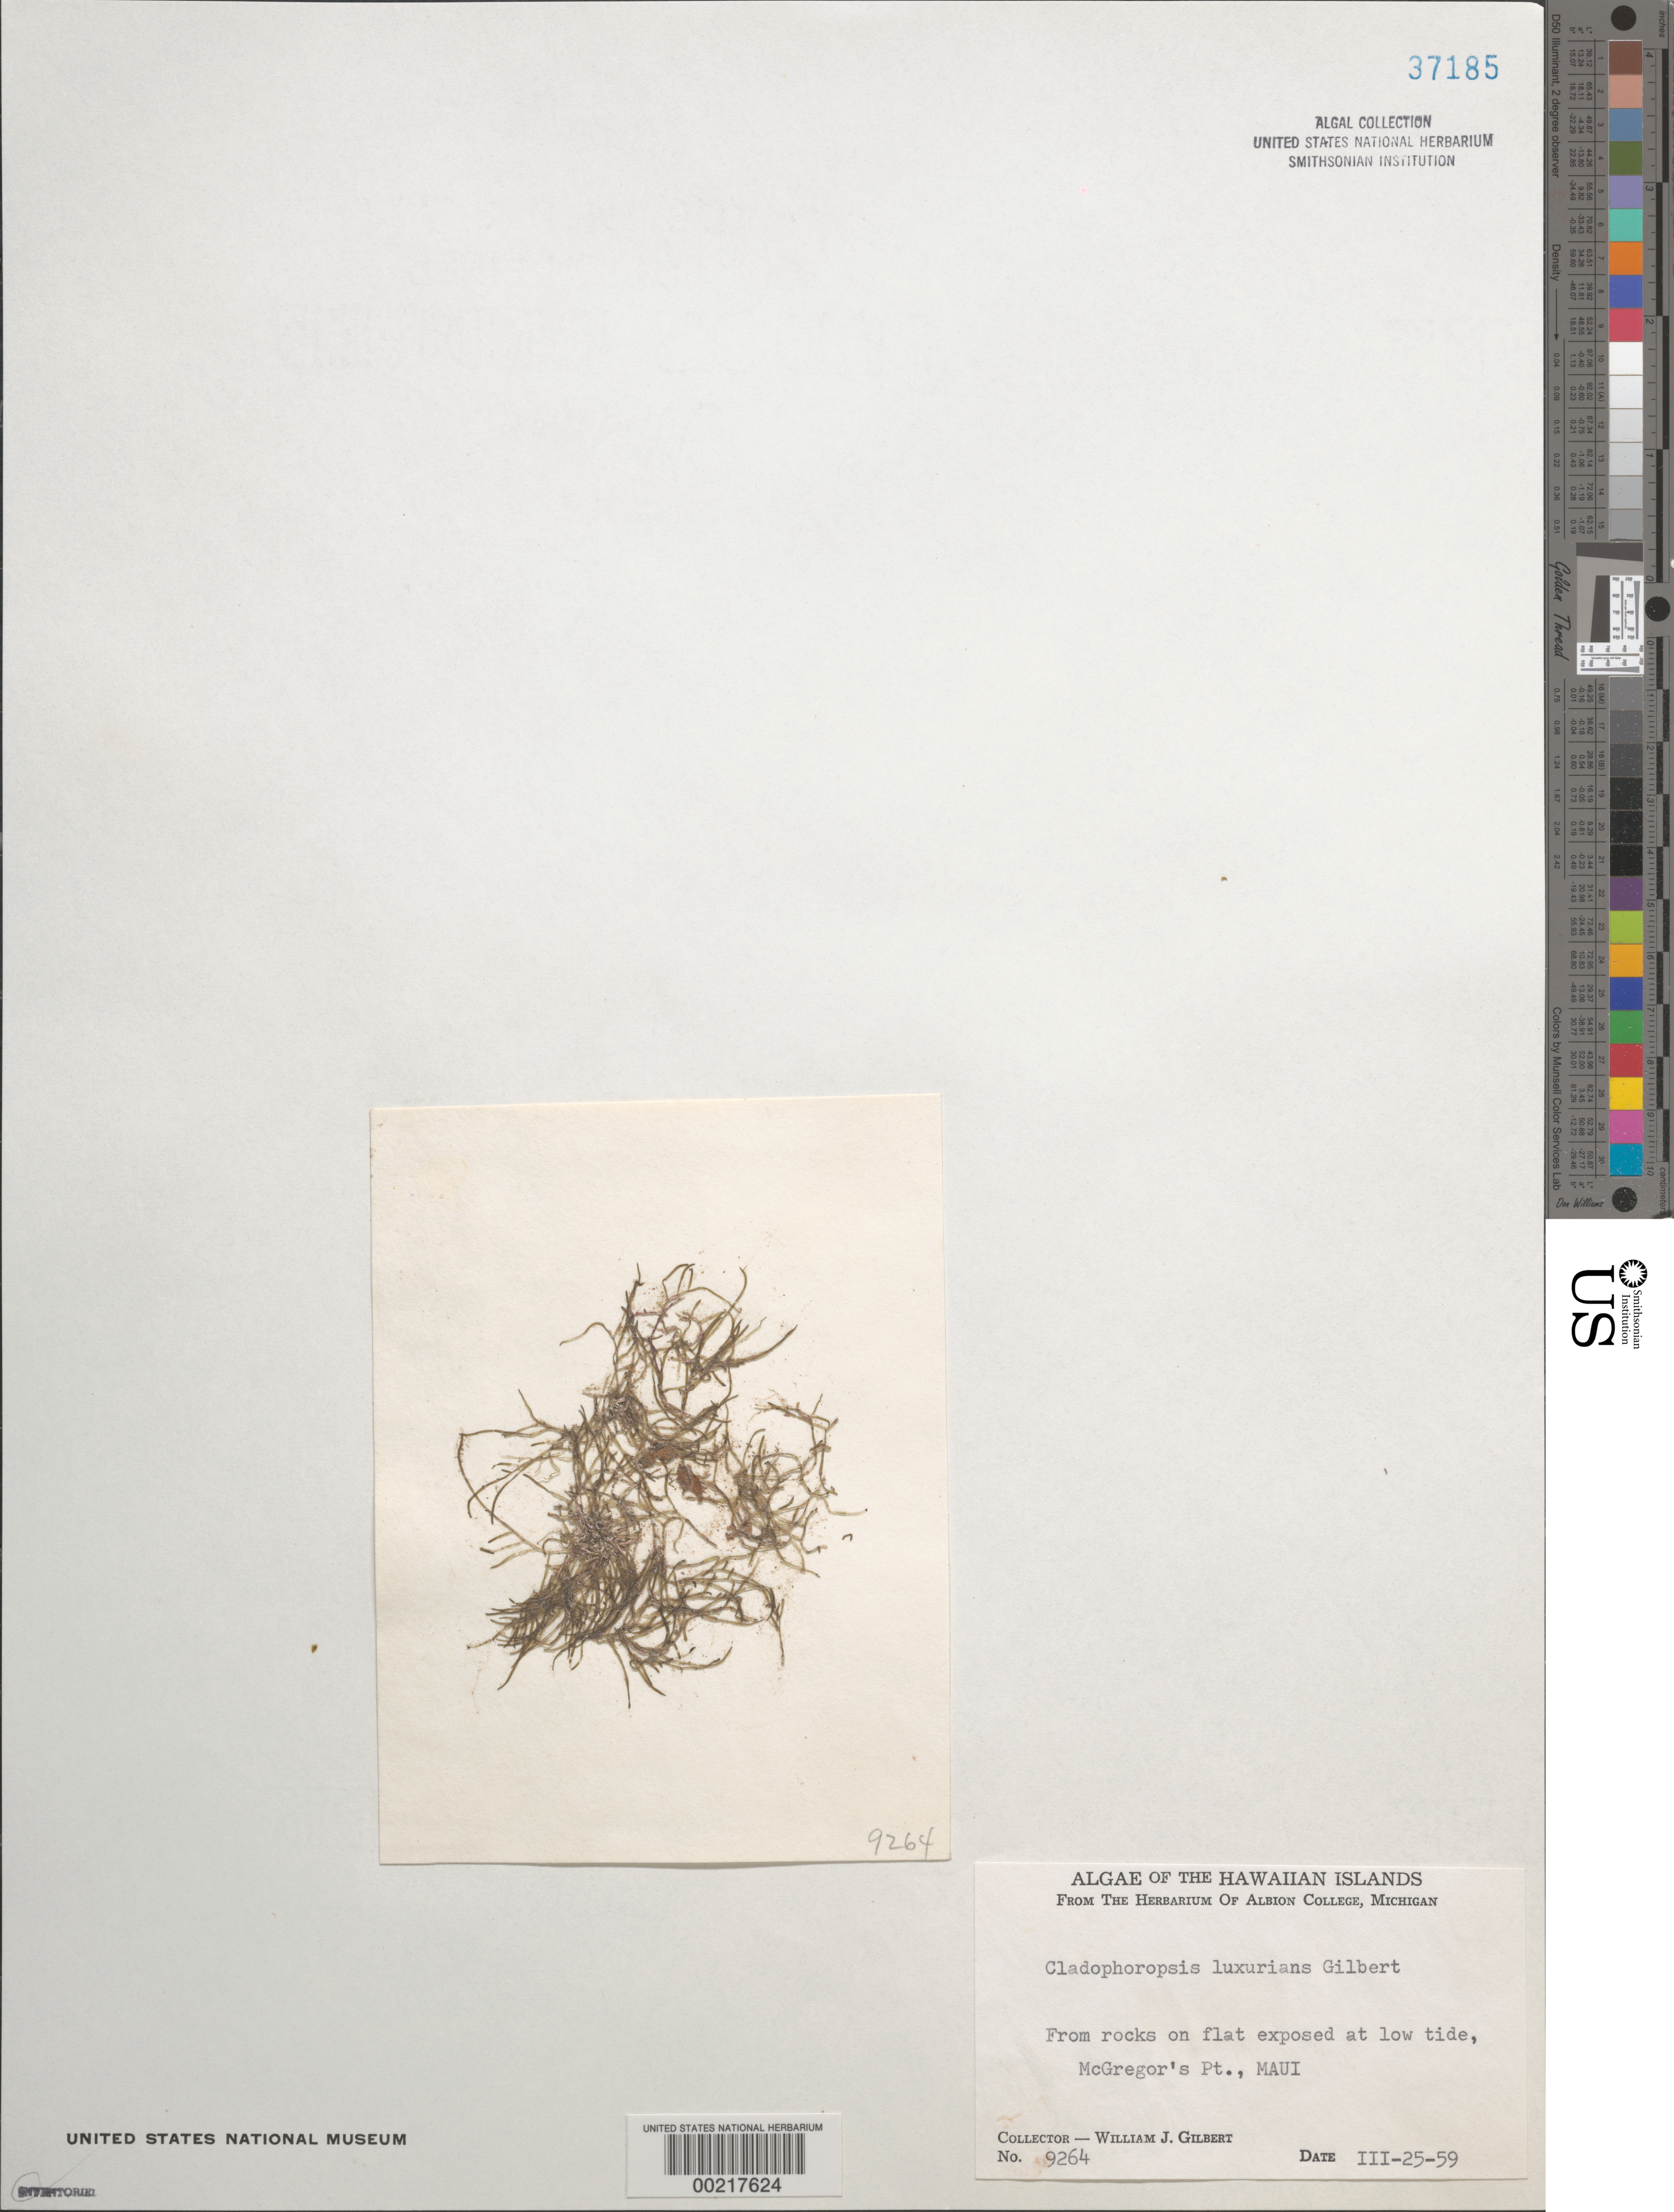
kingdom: Plantae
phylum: Chlorophyta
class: Ulvophyceae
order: Cladophorales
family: Cladophoraceae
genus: Cladophora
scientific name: Cladophora fuliginosa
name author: Kütz.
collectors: W. J. Gilbert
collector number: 9264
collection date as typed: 25 Mar 1959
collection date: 1959-03-25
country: United States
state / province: Hawaii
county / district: Maui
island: Maui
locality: McGregor's Point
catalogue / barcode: US 37185